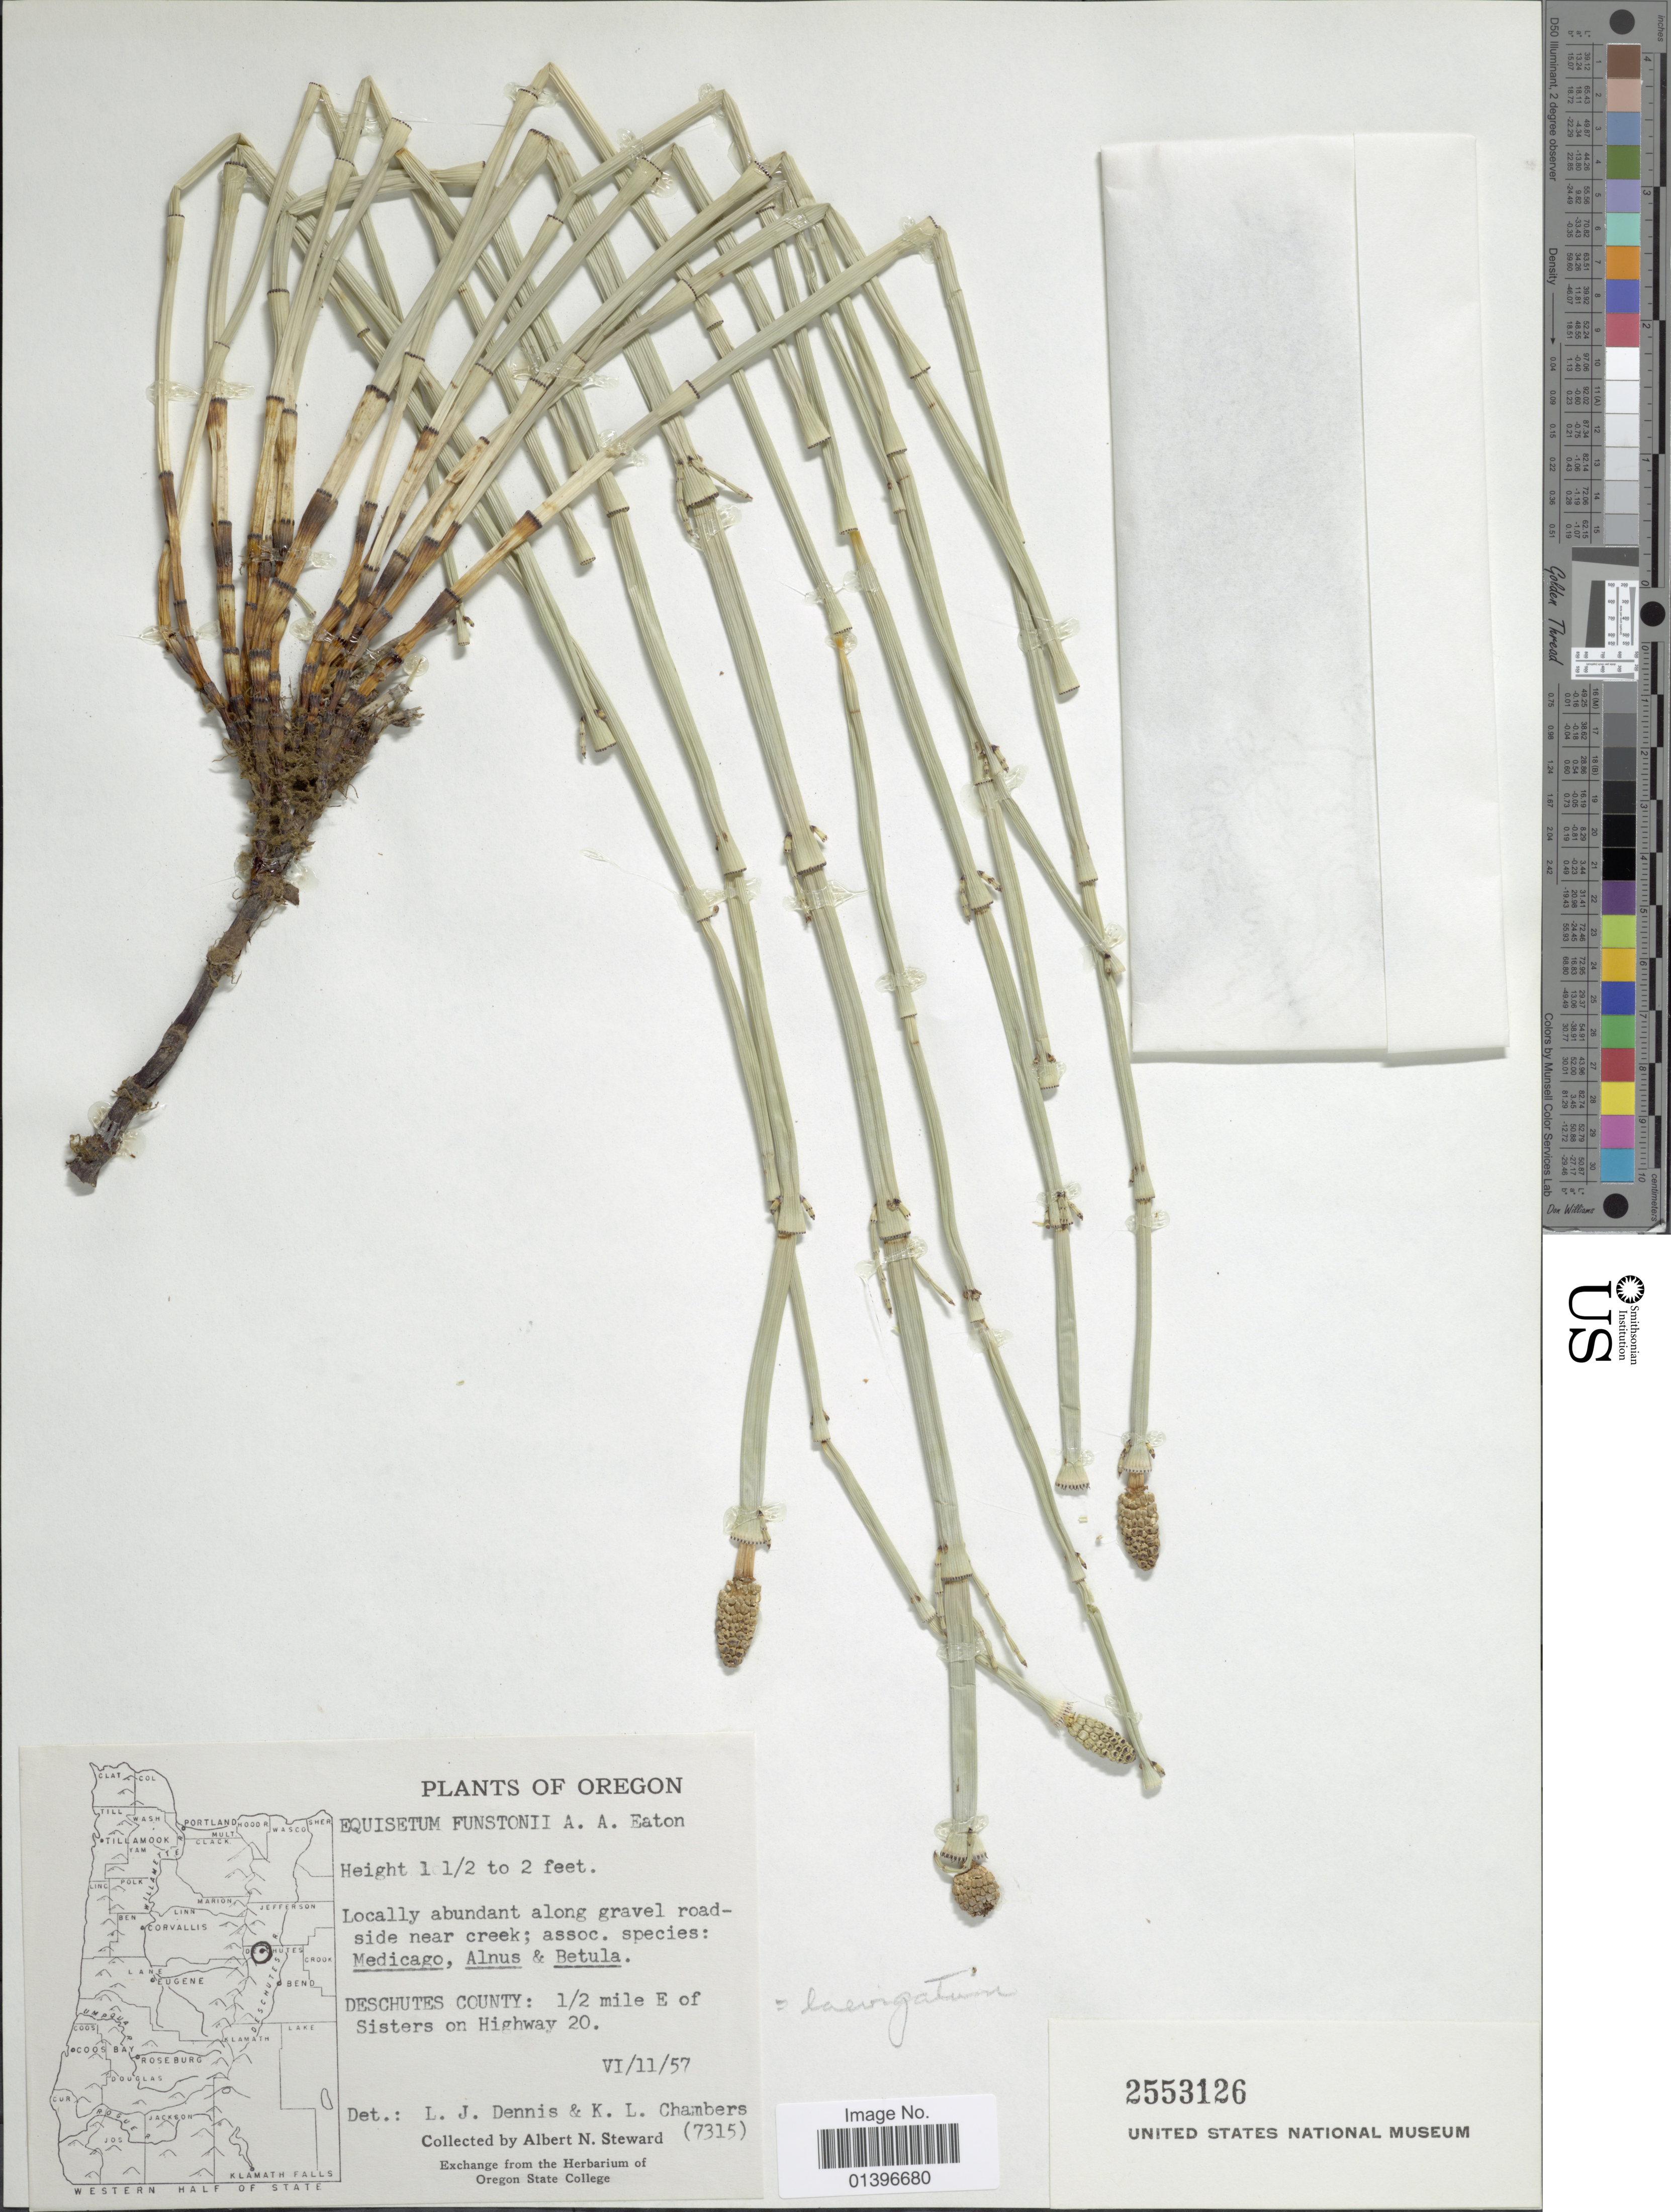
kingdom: Plantae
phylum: Tracheophyta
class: Polypodiopsida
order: Equisetales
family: Equisetaceae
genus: Equisetum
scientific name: Equisetum laevigatum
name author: A. Braun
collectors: A. N. Steward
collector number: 7315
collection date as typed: Transcribed d/m/y: 11/6/57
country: United States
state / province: Oregon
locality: Deschutes County: 1/2 mile E of Sisters on Highway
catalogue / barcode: US 2553126